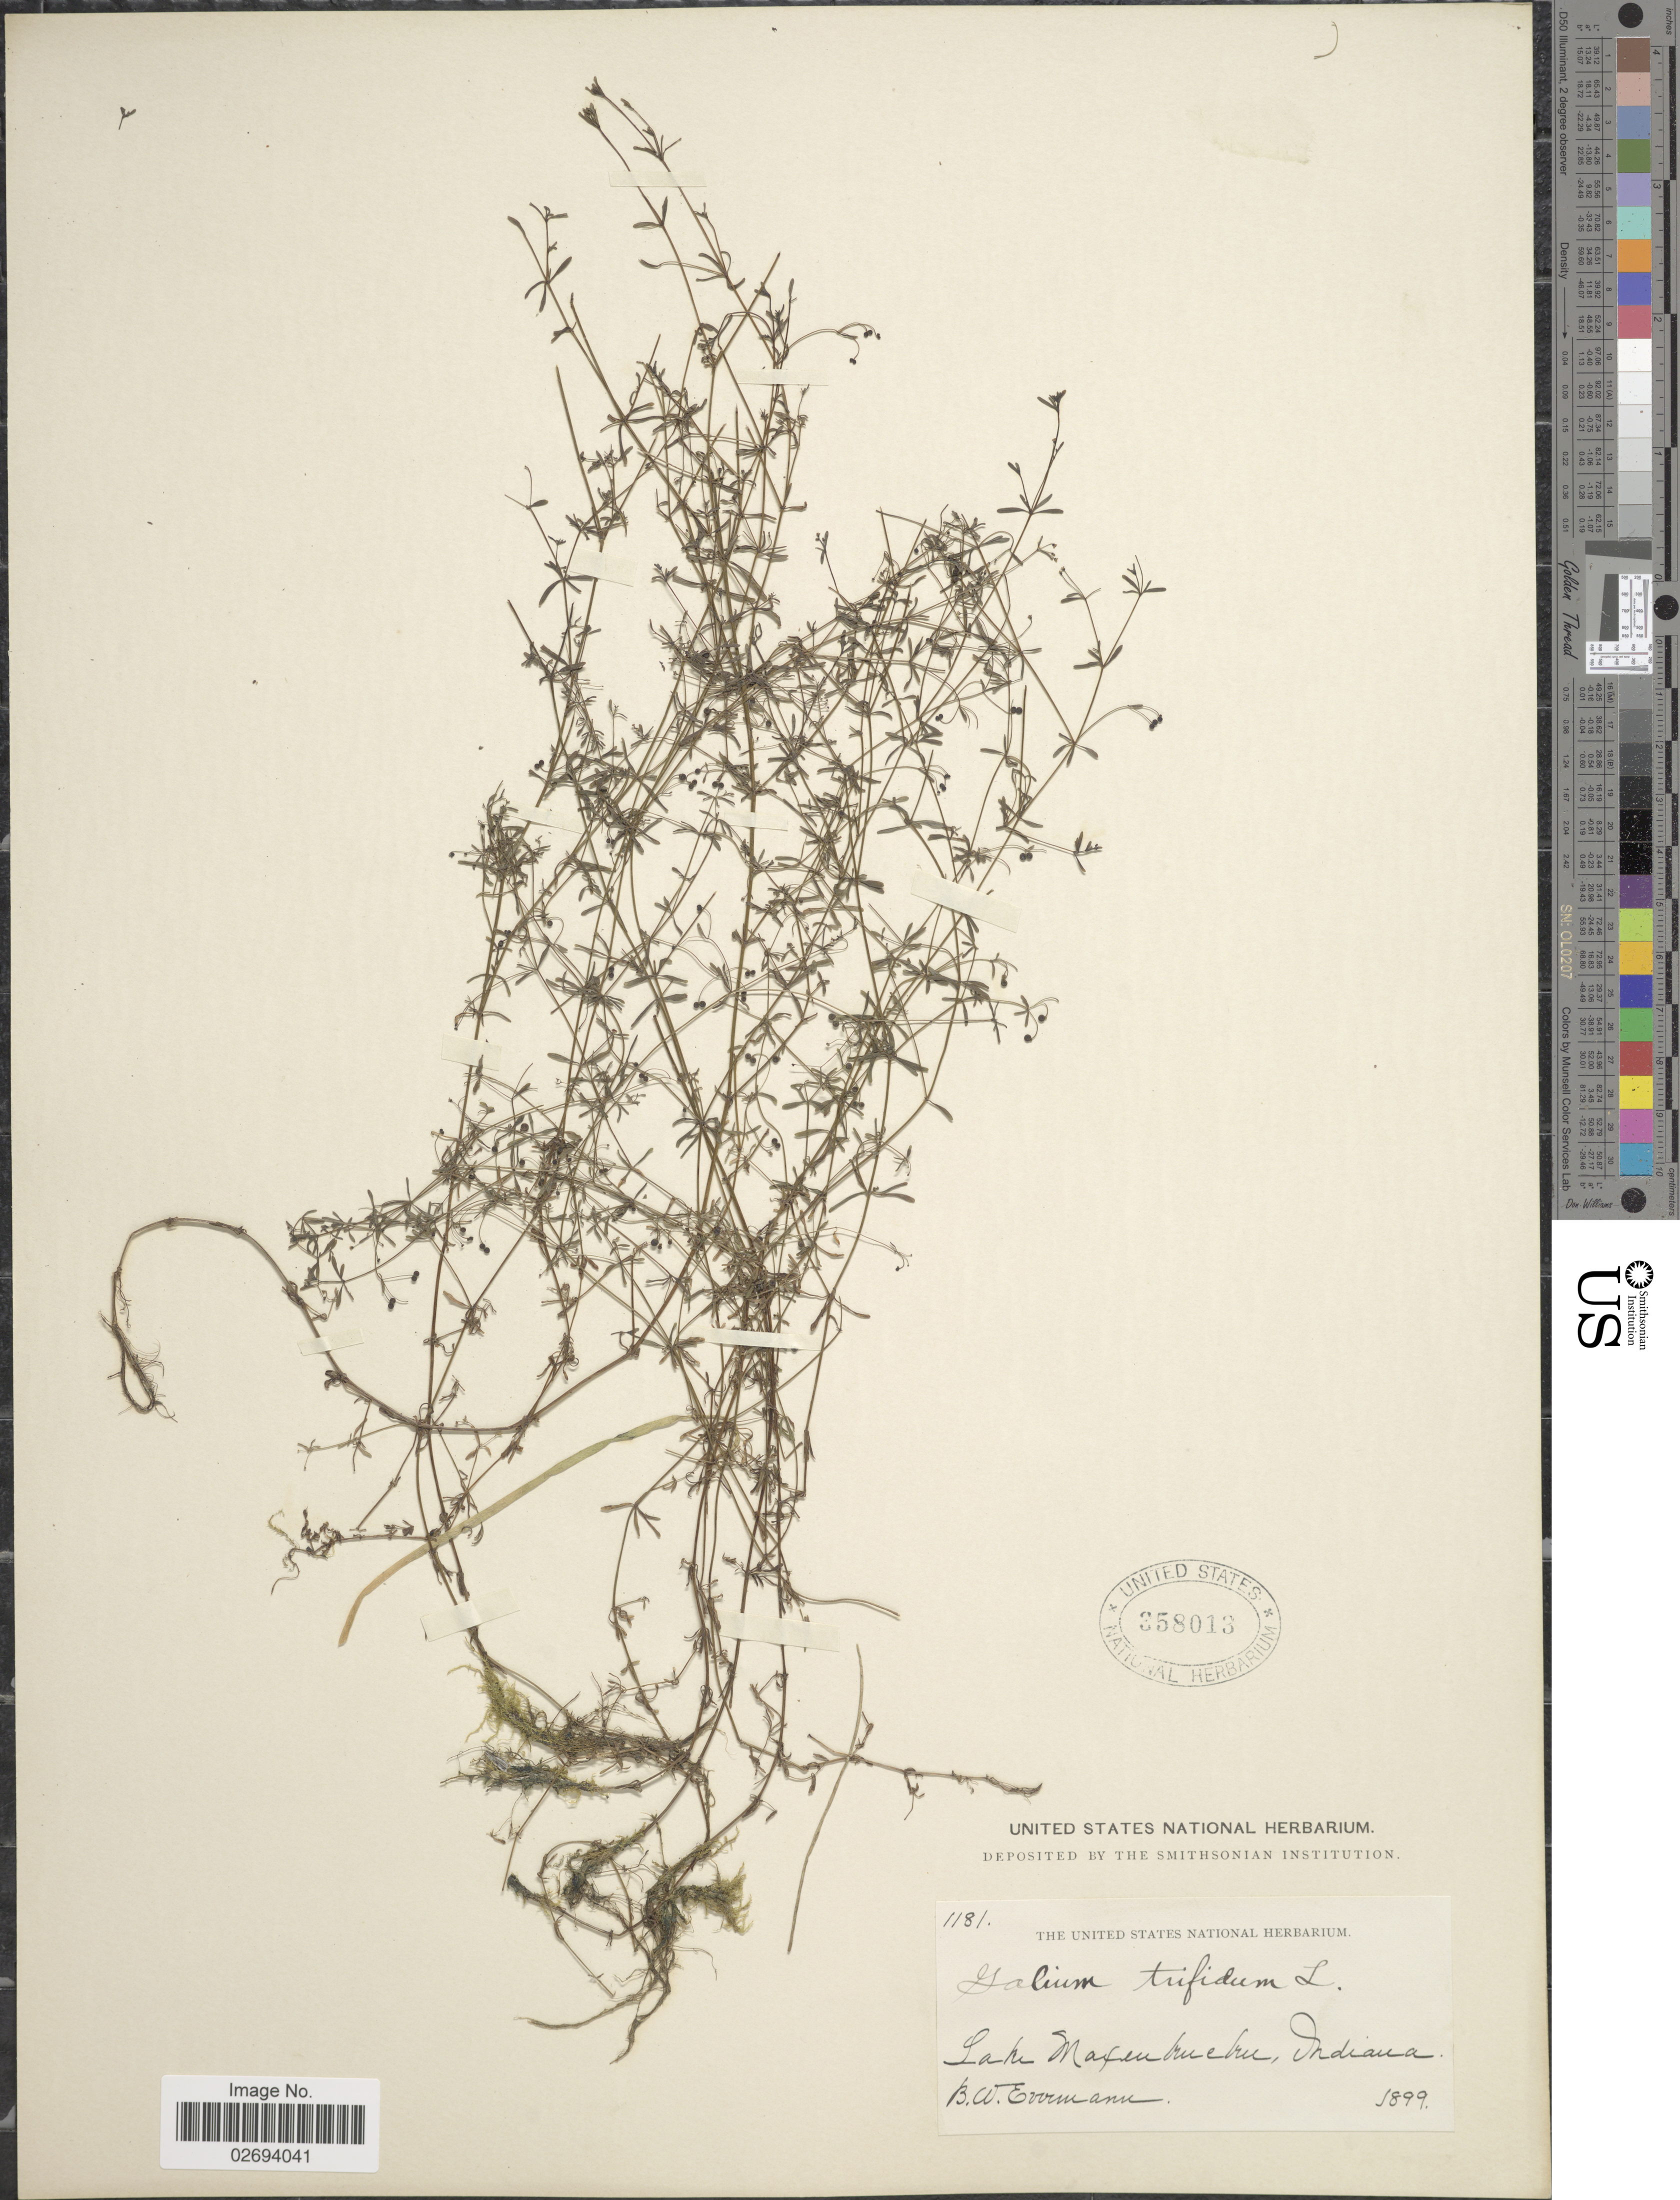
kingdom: Plantae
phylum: Tracheophyta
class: Magnoliopsida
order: Gentianales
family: Rubiaceae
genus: Galium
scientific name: Galium trifidum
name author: L.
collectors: B. W. Evermann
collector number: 1181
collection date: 1899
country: United States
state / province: Indiana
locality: Lake Maxinkuckee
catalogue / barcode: US 358013